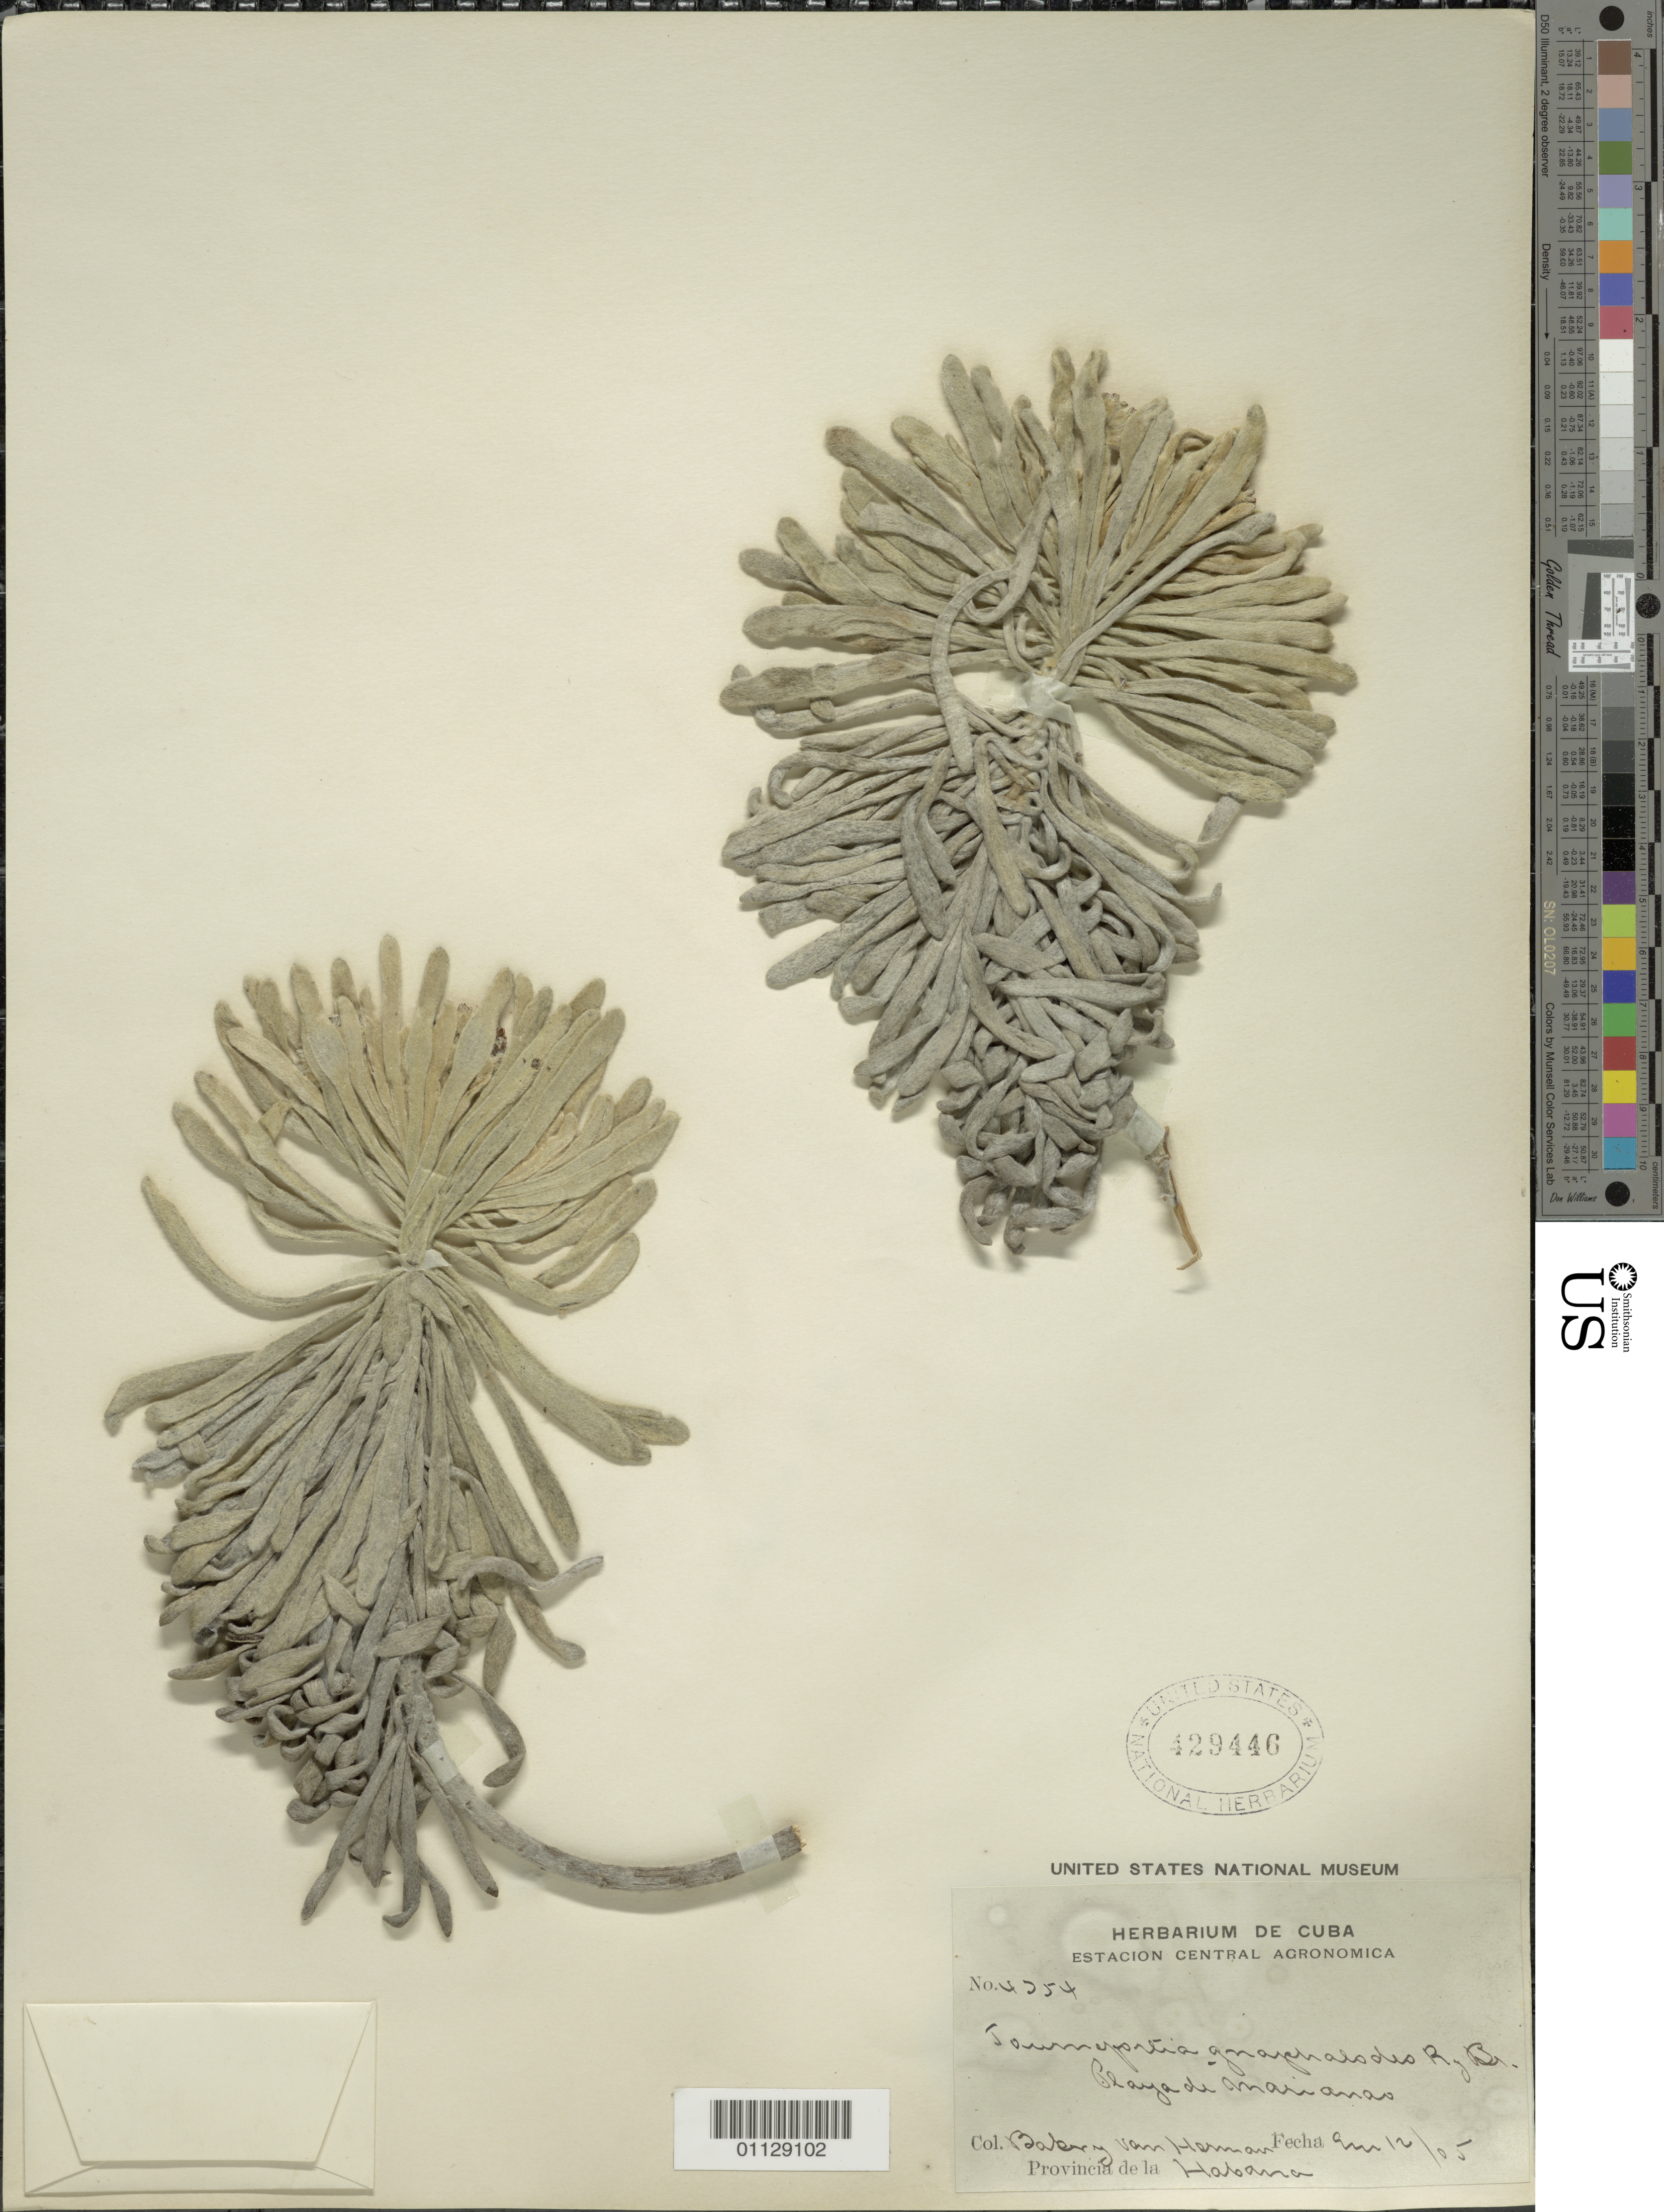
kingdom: Plantae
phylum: Tracheophyta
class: Magnoliopsida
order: Boraginales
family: Heliotropiaceae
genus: Tournefortia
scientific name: Tournefortia gnaphalodes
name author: (L.) R. Br.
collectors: H. A. Van Hermann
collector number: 4354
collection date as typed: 12 May 1905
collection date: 1905-05-12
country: Cuba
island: Cuba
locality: Playa de Marianas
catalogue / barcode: US 429446